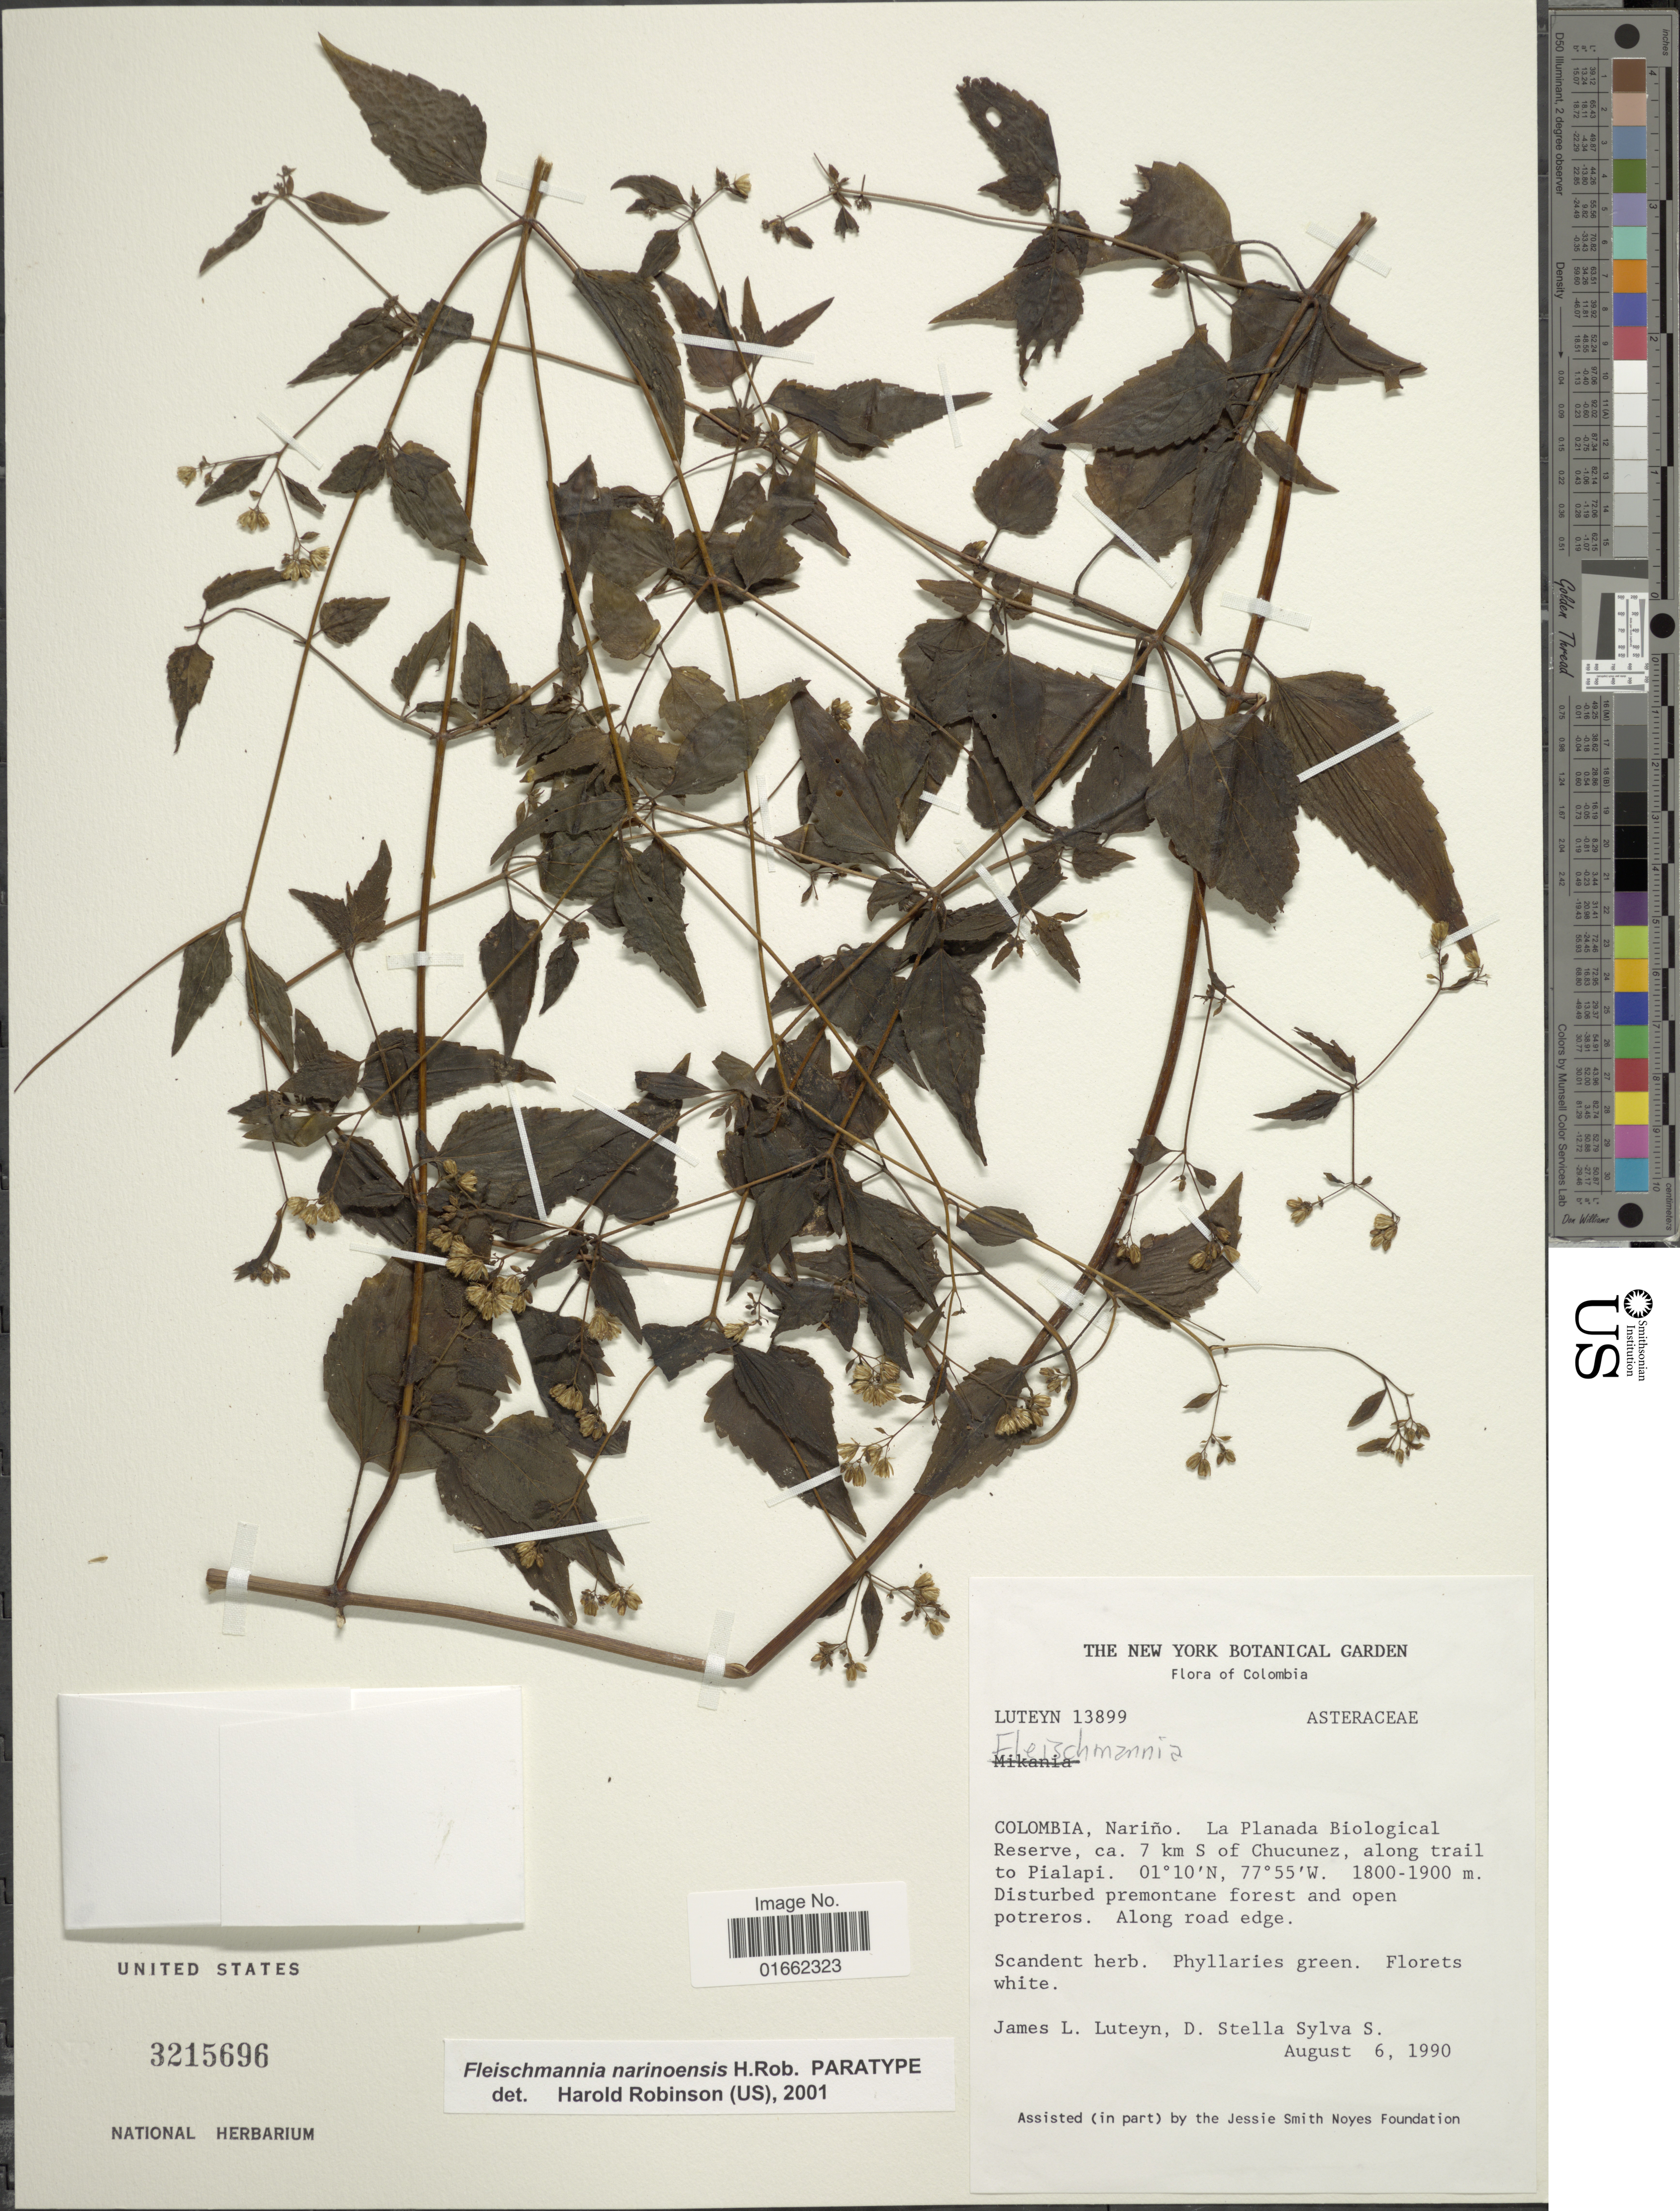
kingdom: Plantae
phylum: Tracheophyta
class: Magnoliopsida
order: Asterales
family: Asteraceae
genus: Fleischmannia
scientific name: Fleischmannia narinoensis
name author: H. Rob.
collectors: J. L. Luteyn & Stella Sylva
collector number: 13899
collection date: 1990-08-06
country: Colombia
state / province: Nariño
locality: Colombia, Nariño. La Planada Biological Reserve, ca. 7 km S of Chucunez, along trail to Pialapi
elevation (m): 1800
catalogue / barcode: US 3215696